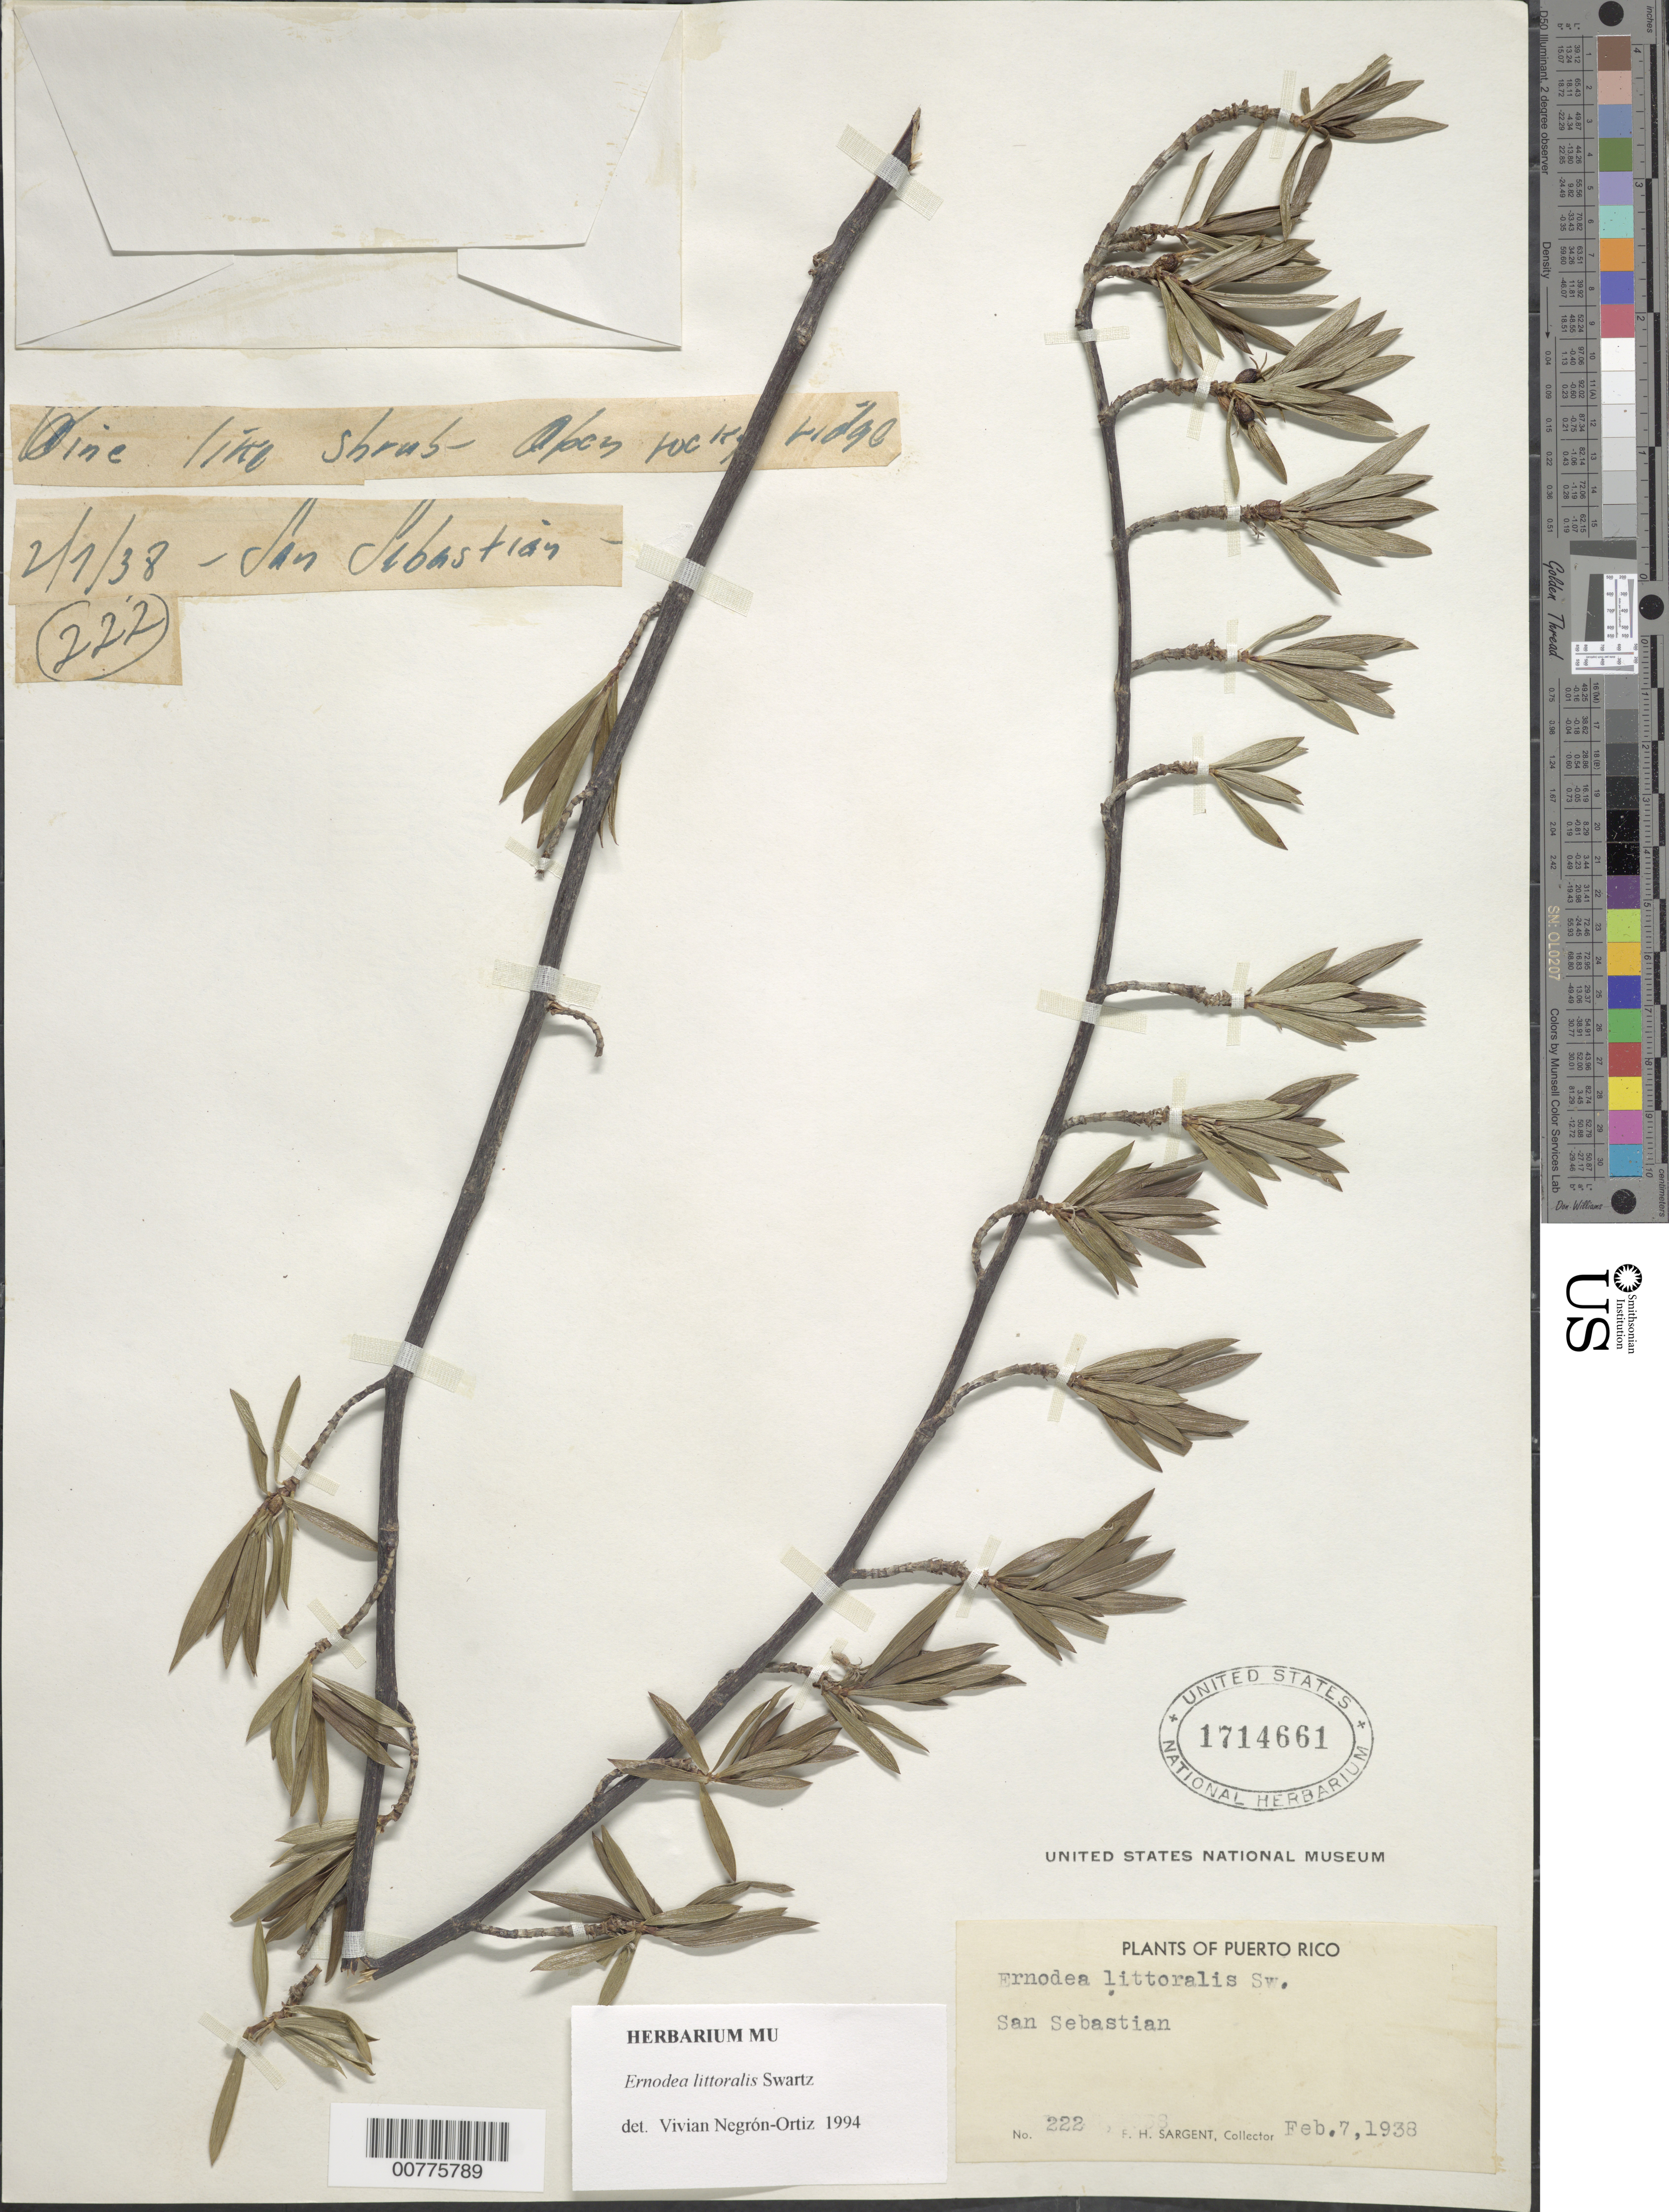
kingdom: Plantae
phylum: Tracheophyta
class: Magnoliopsida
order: Gentianales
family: Rubiaceae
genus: Ernodea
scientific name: Ernodea littoralis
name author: Sw.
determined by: Negrón-Ortiz, V.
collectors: F. H. Sargent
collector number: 222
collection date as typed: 07 Feb 1938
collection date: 1938-02-07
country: Puerto Rico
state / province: San Sebastián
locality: San Sebastian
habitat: Open rocky ridge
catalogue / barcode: US 1714661